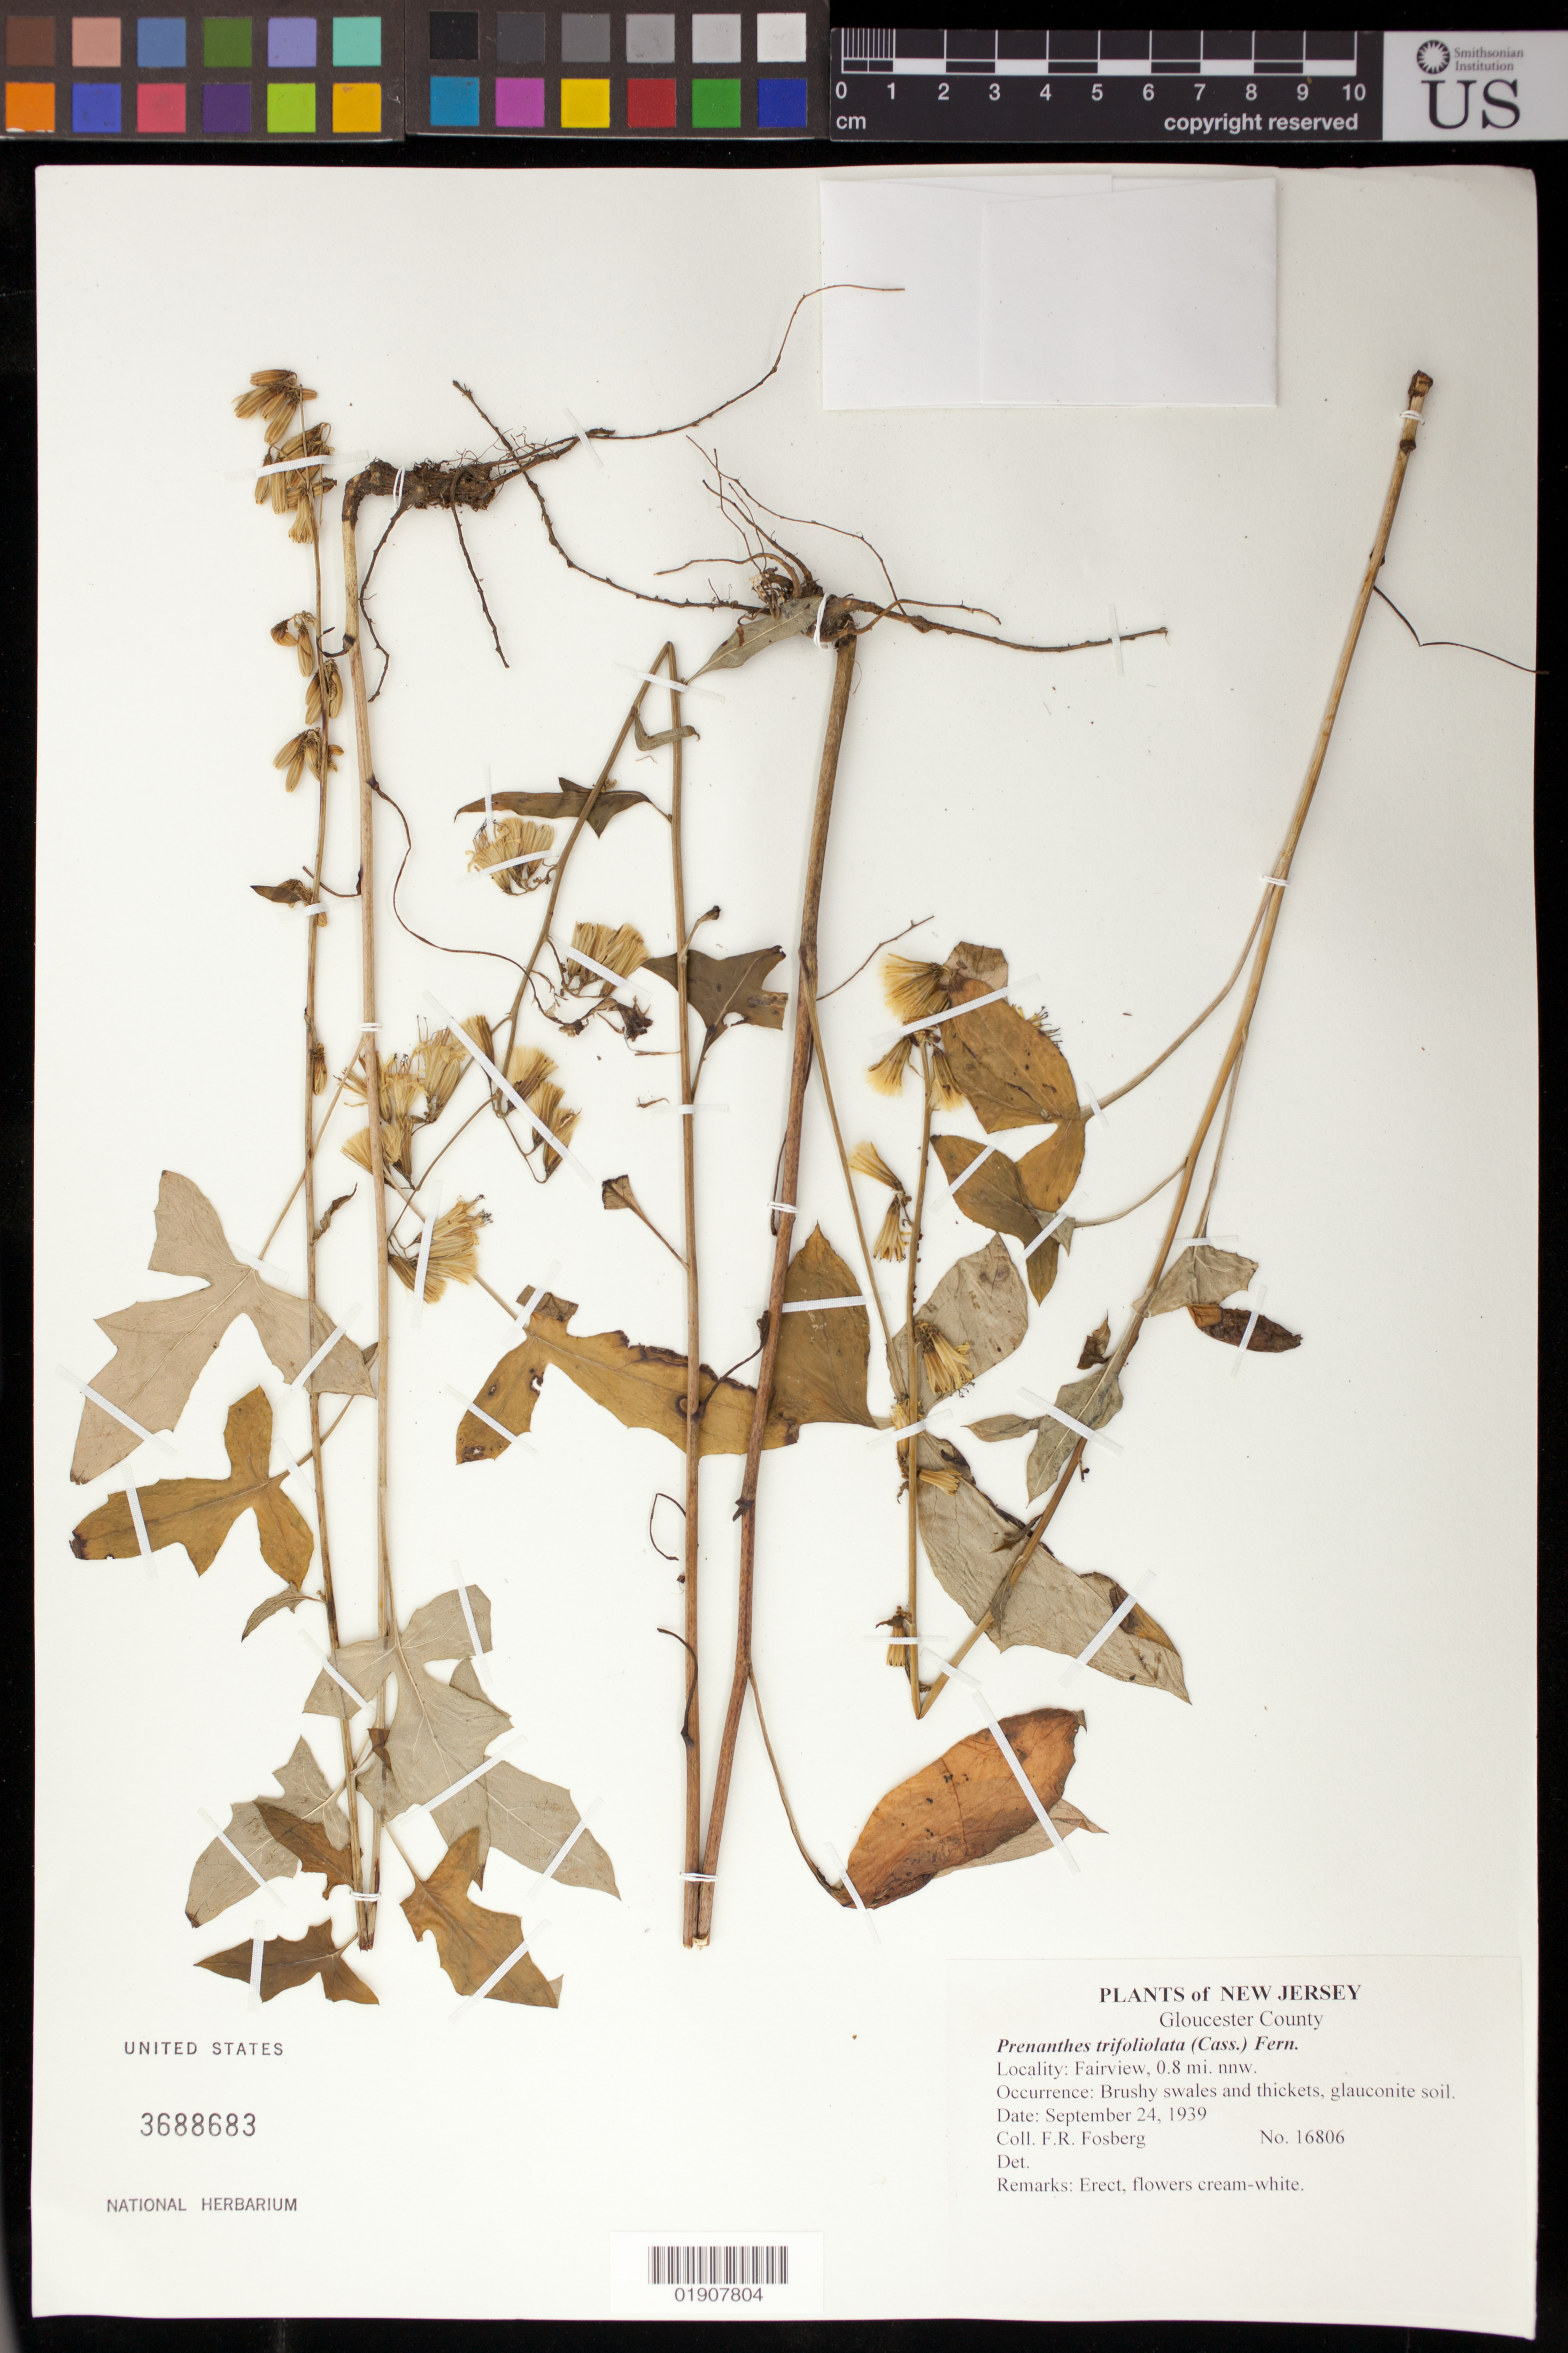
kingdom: Plantae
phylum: Tracheophyta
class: Magnoliopsida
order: Asterales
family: Asteraceae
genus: Nabalus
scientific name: Nabalus trifoliolatus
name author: Cass.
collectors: F. R. Fosberg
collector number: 16806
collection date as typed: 24 Sep 1939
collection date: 1939-09-24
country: United States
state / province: New Jersey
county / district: Gloucester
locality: Fairview, 0.8 mi. NNW.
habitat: Brushy swales and thickets, glauconite soil.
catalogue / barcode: US 3688683